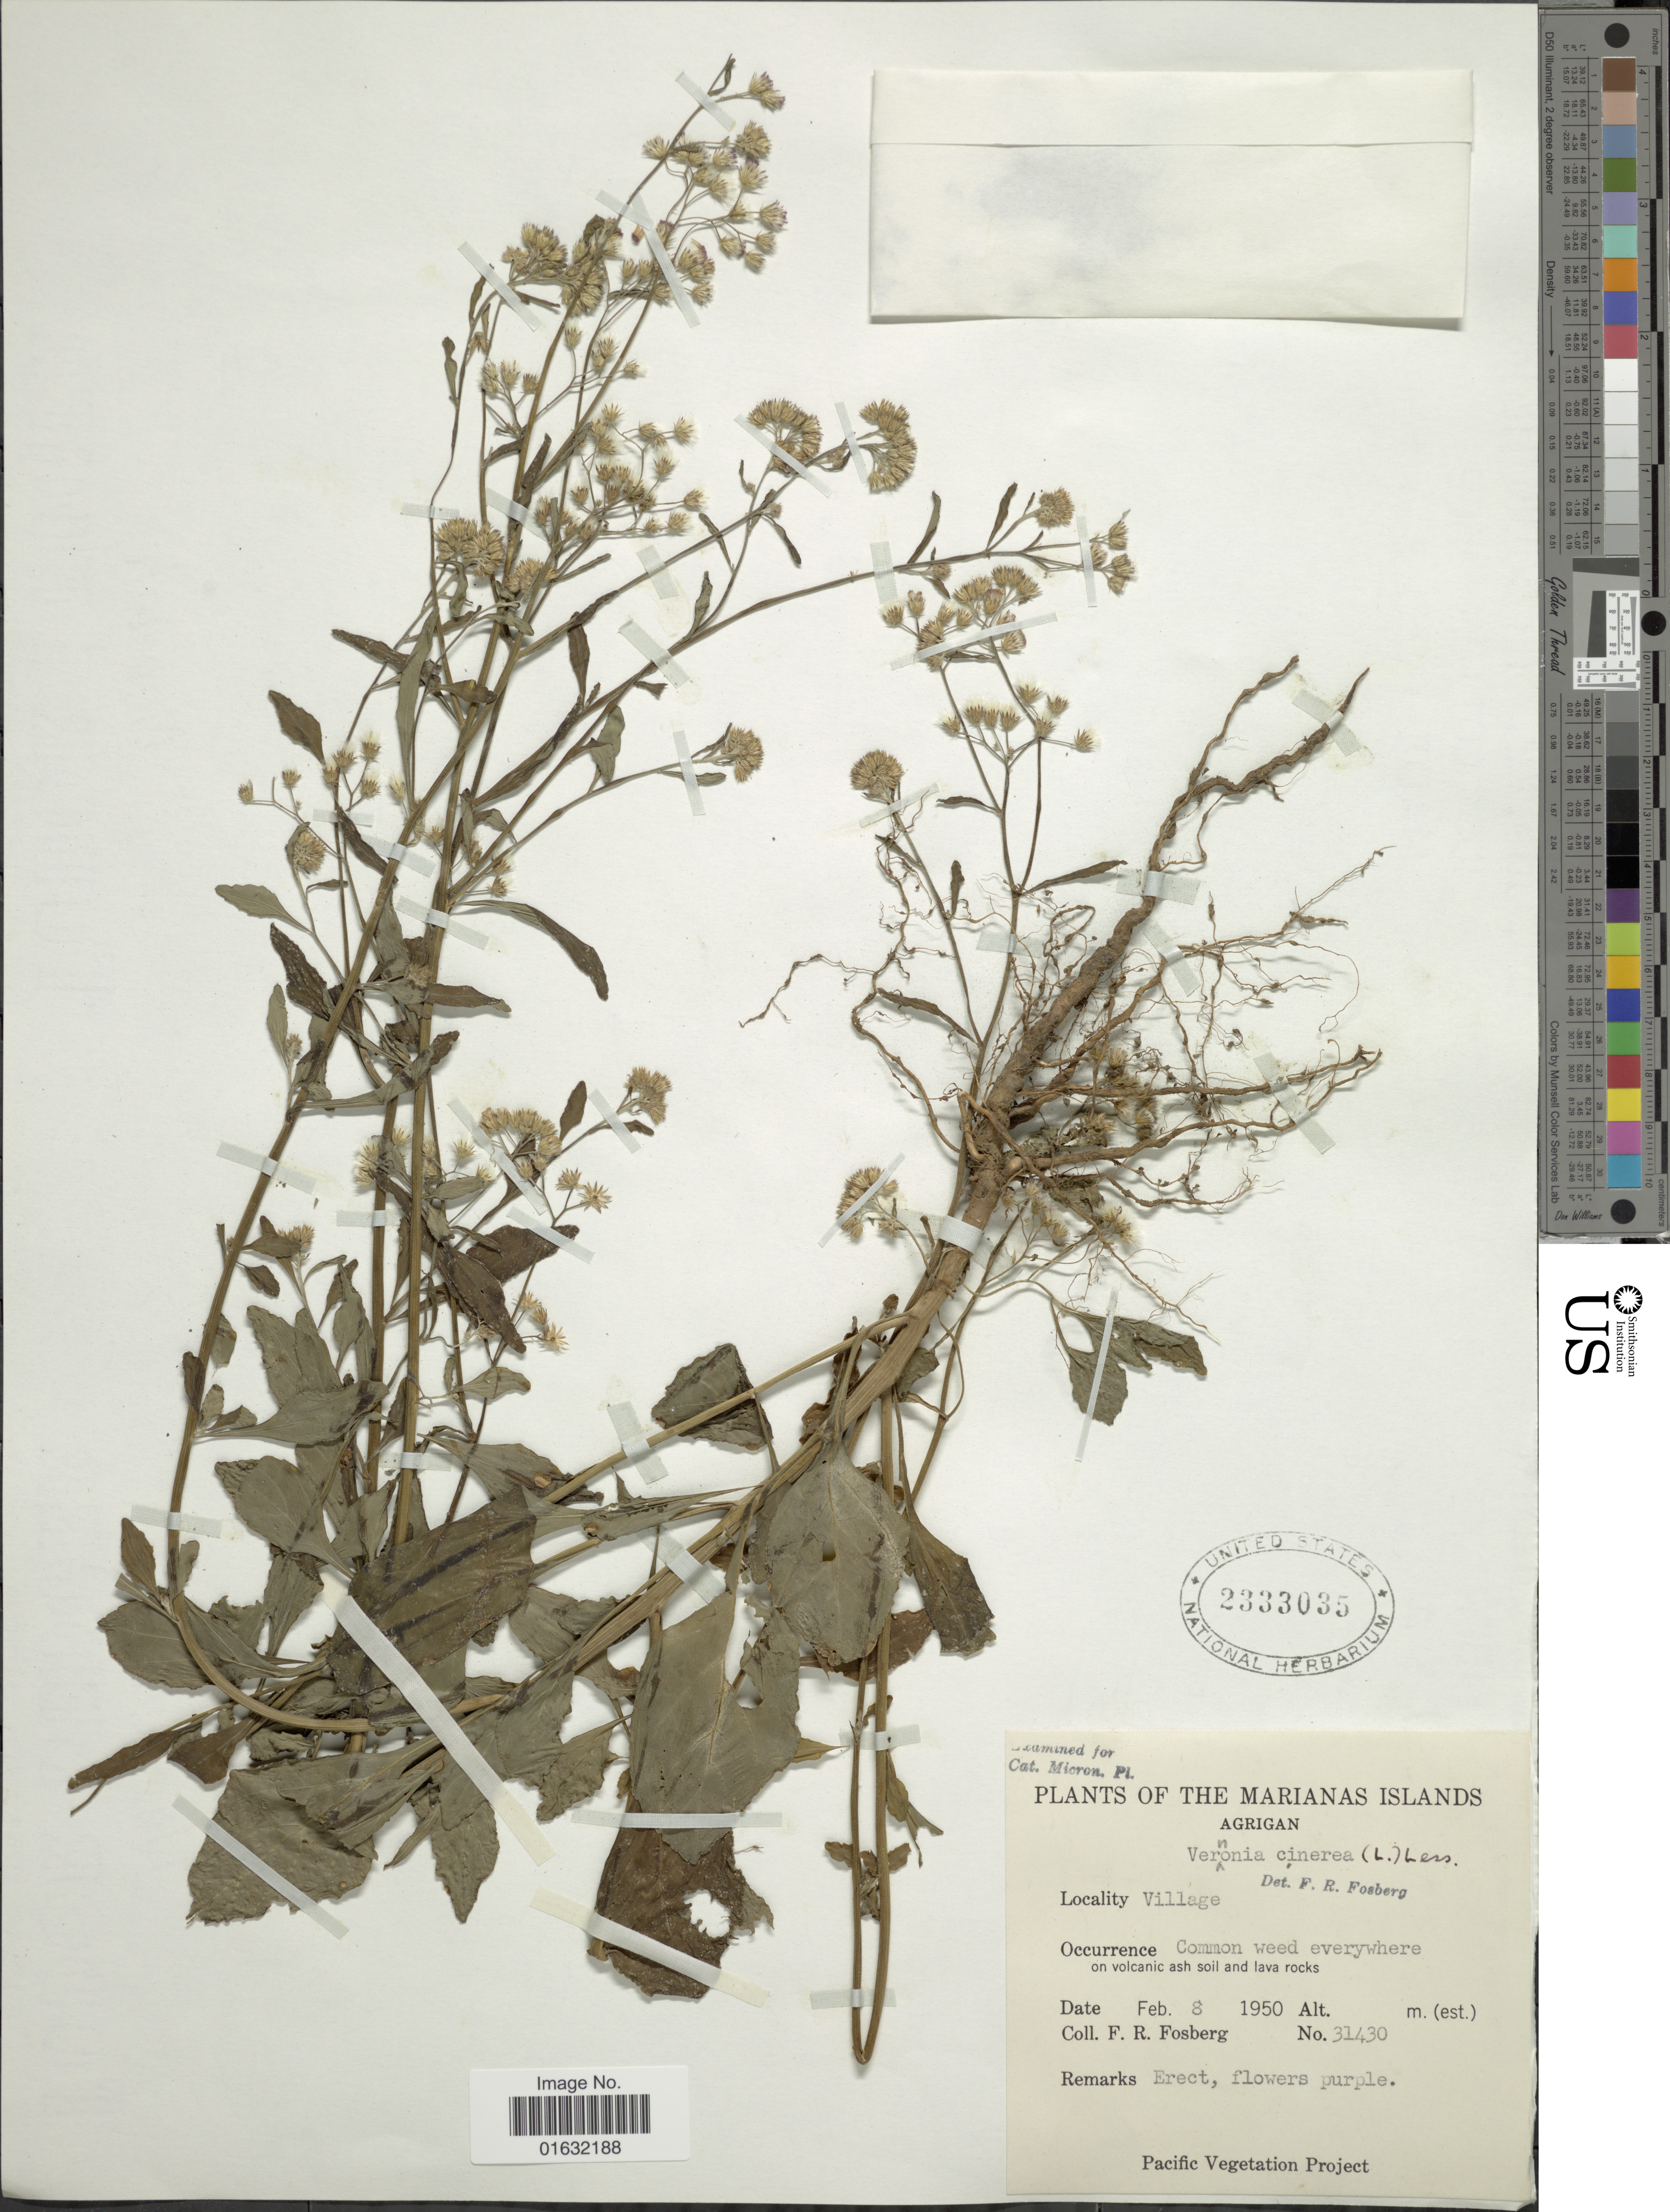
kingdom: Plantae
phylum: Tracheophyta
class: Magnoliopsida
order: Asterales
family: Asteraceae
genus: Cyanthillium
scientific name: Cyanthillium cinereum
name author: (L.) H. Rob.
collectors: F. R. Fosberg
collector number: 31430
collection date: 1950-02-08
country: Northern Mariana Islands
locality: Agrigan, Village, The Marianas Islands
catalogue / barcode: US 2333035